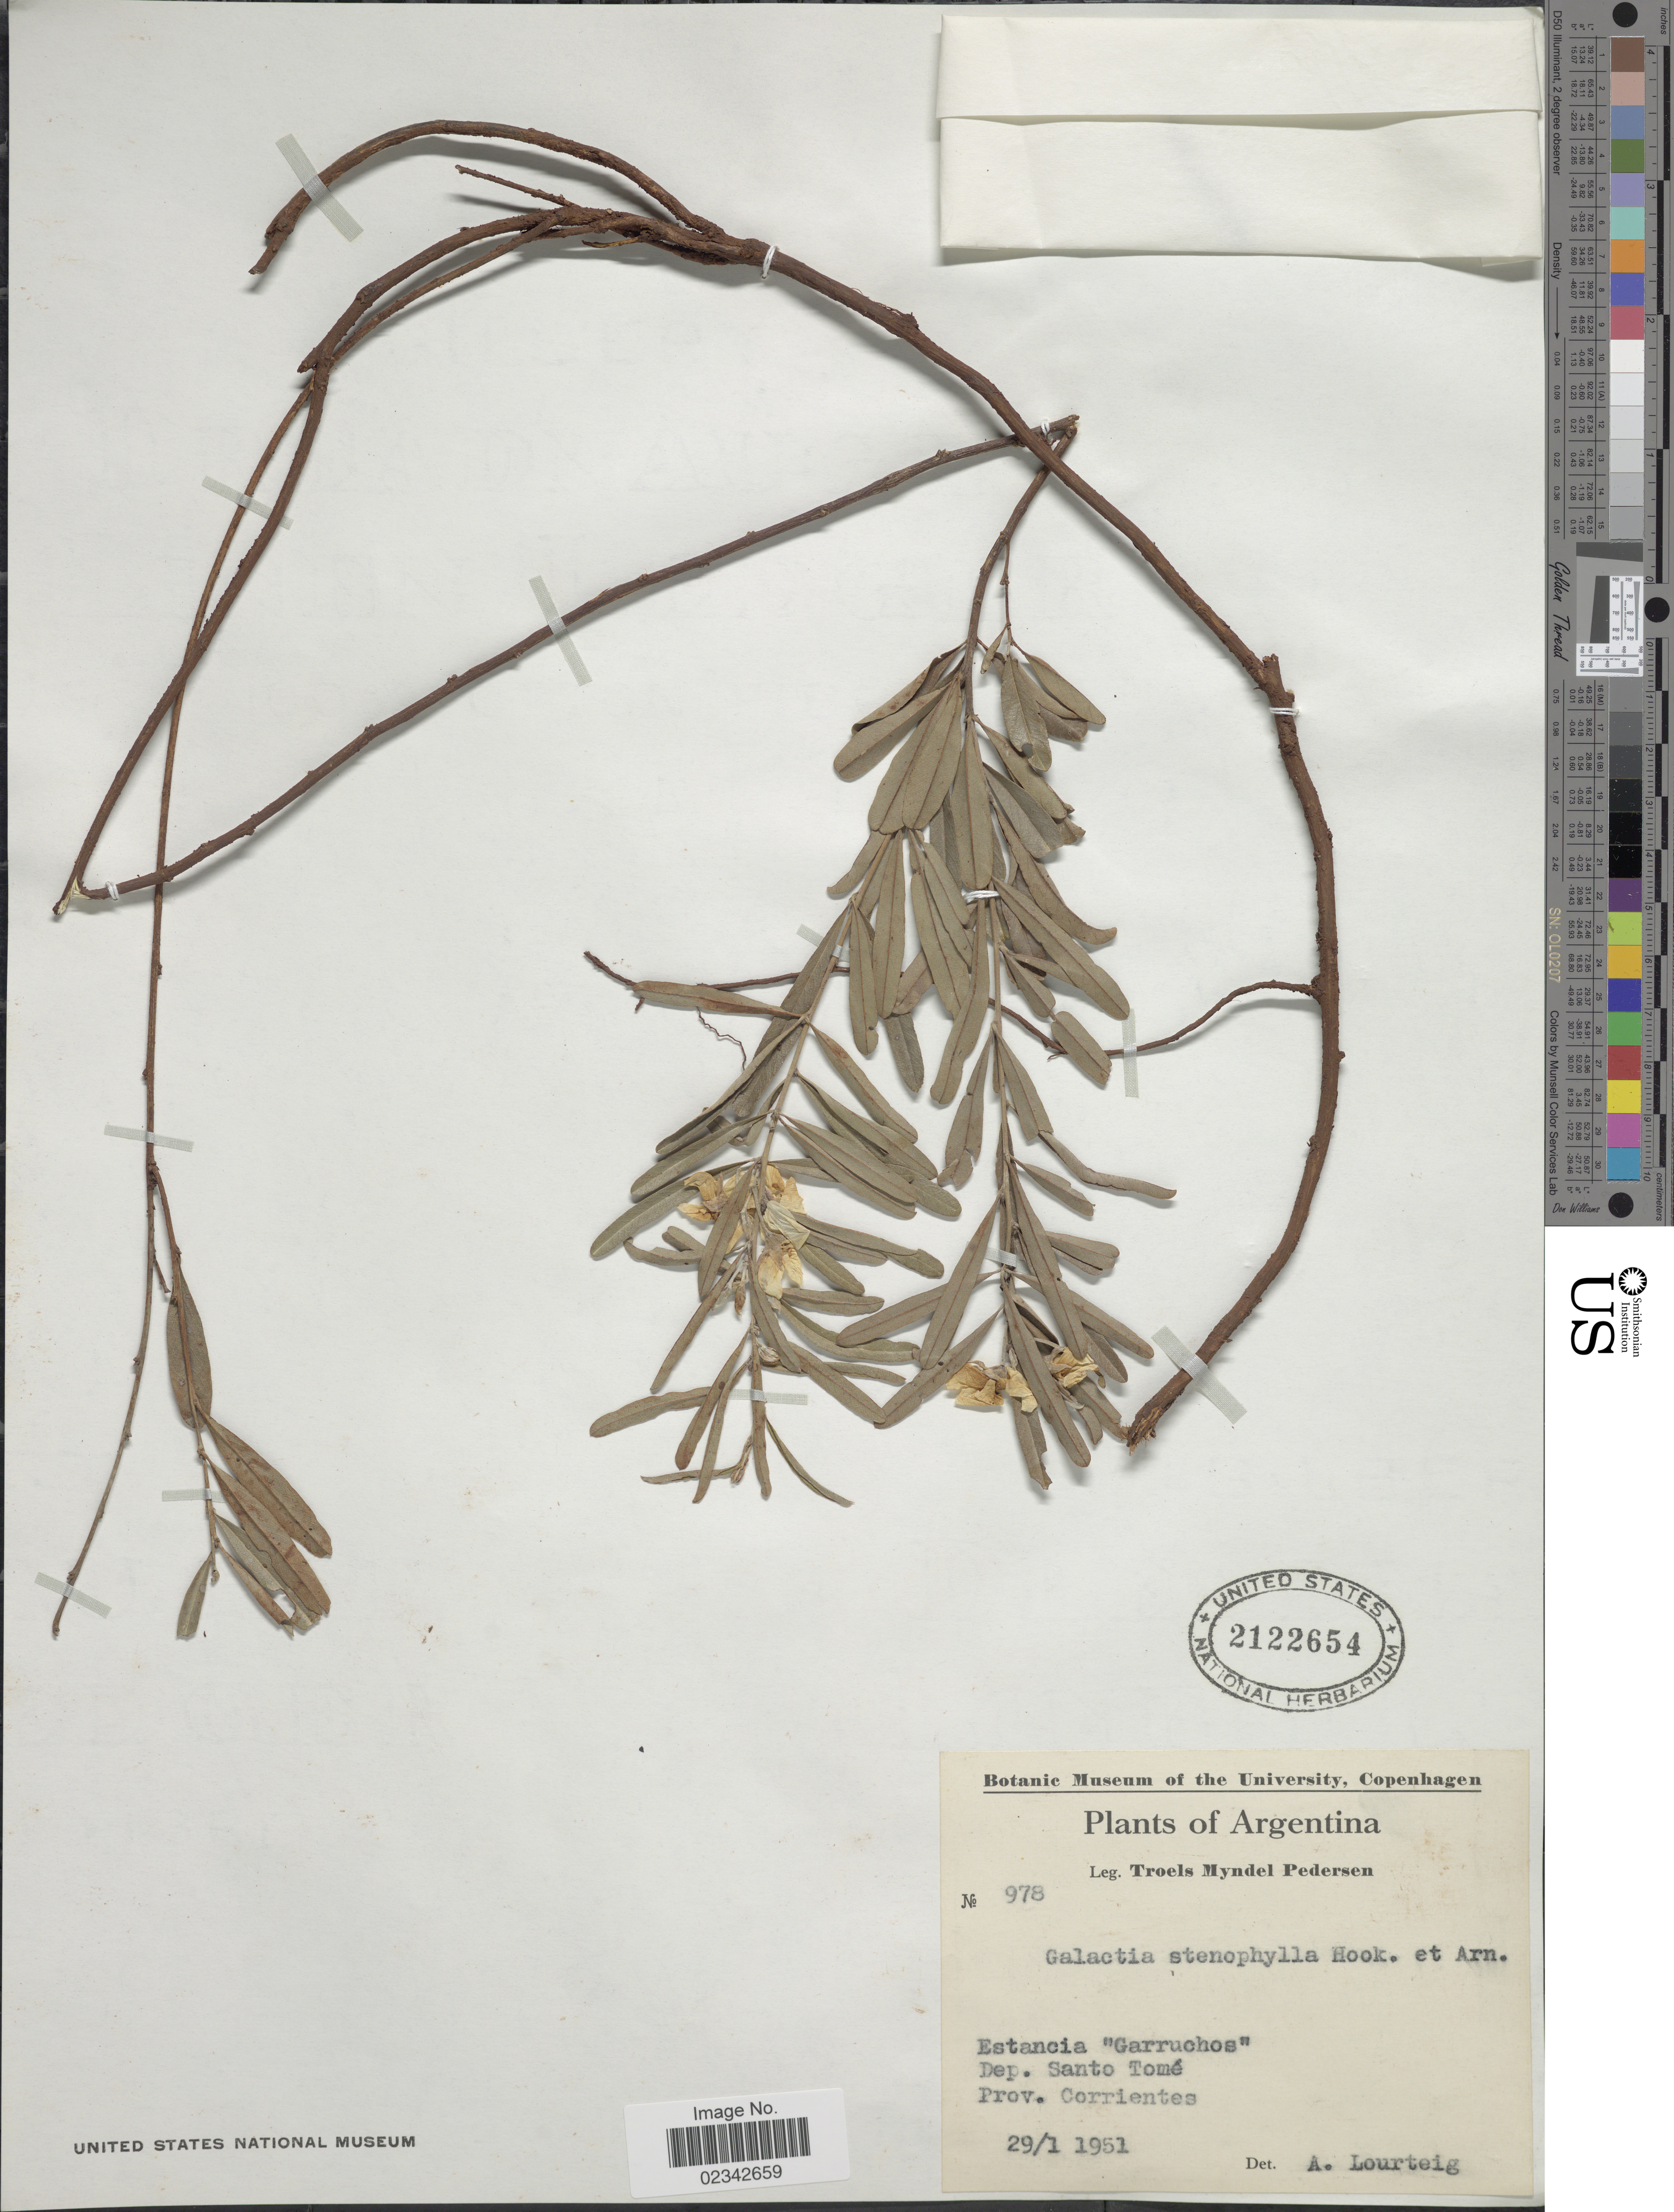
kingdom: Plantae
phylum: Tracheophyta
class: Magnoliopsida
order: Fabales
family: Fabaceae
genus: Collaea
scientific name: Collaea stenophylla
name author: (Hook. & Arn.) Benth.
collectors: A. Lourteig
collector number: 978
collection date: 1951-01-29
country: Argentina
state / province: Corrientes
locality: Estancia "Garruchos", dep. Santo Tome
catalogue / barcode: US 2122654